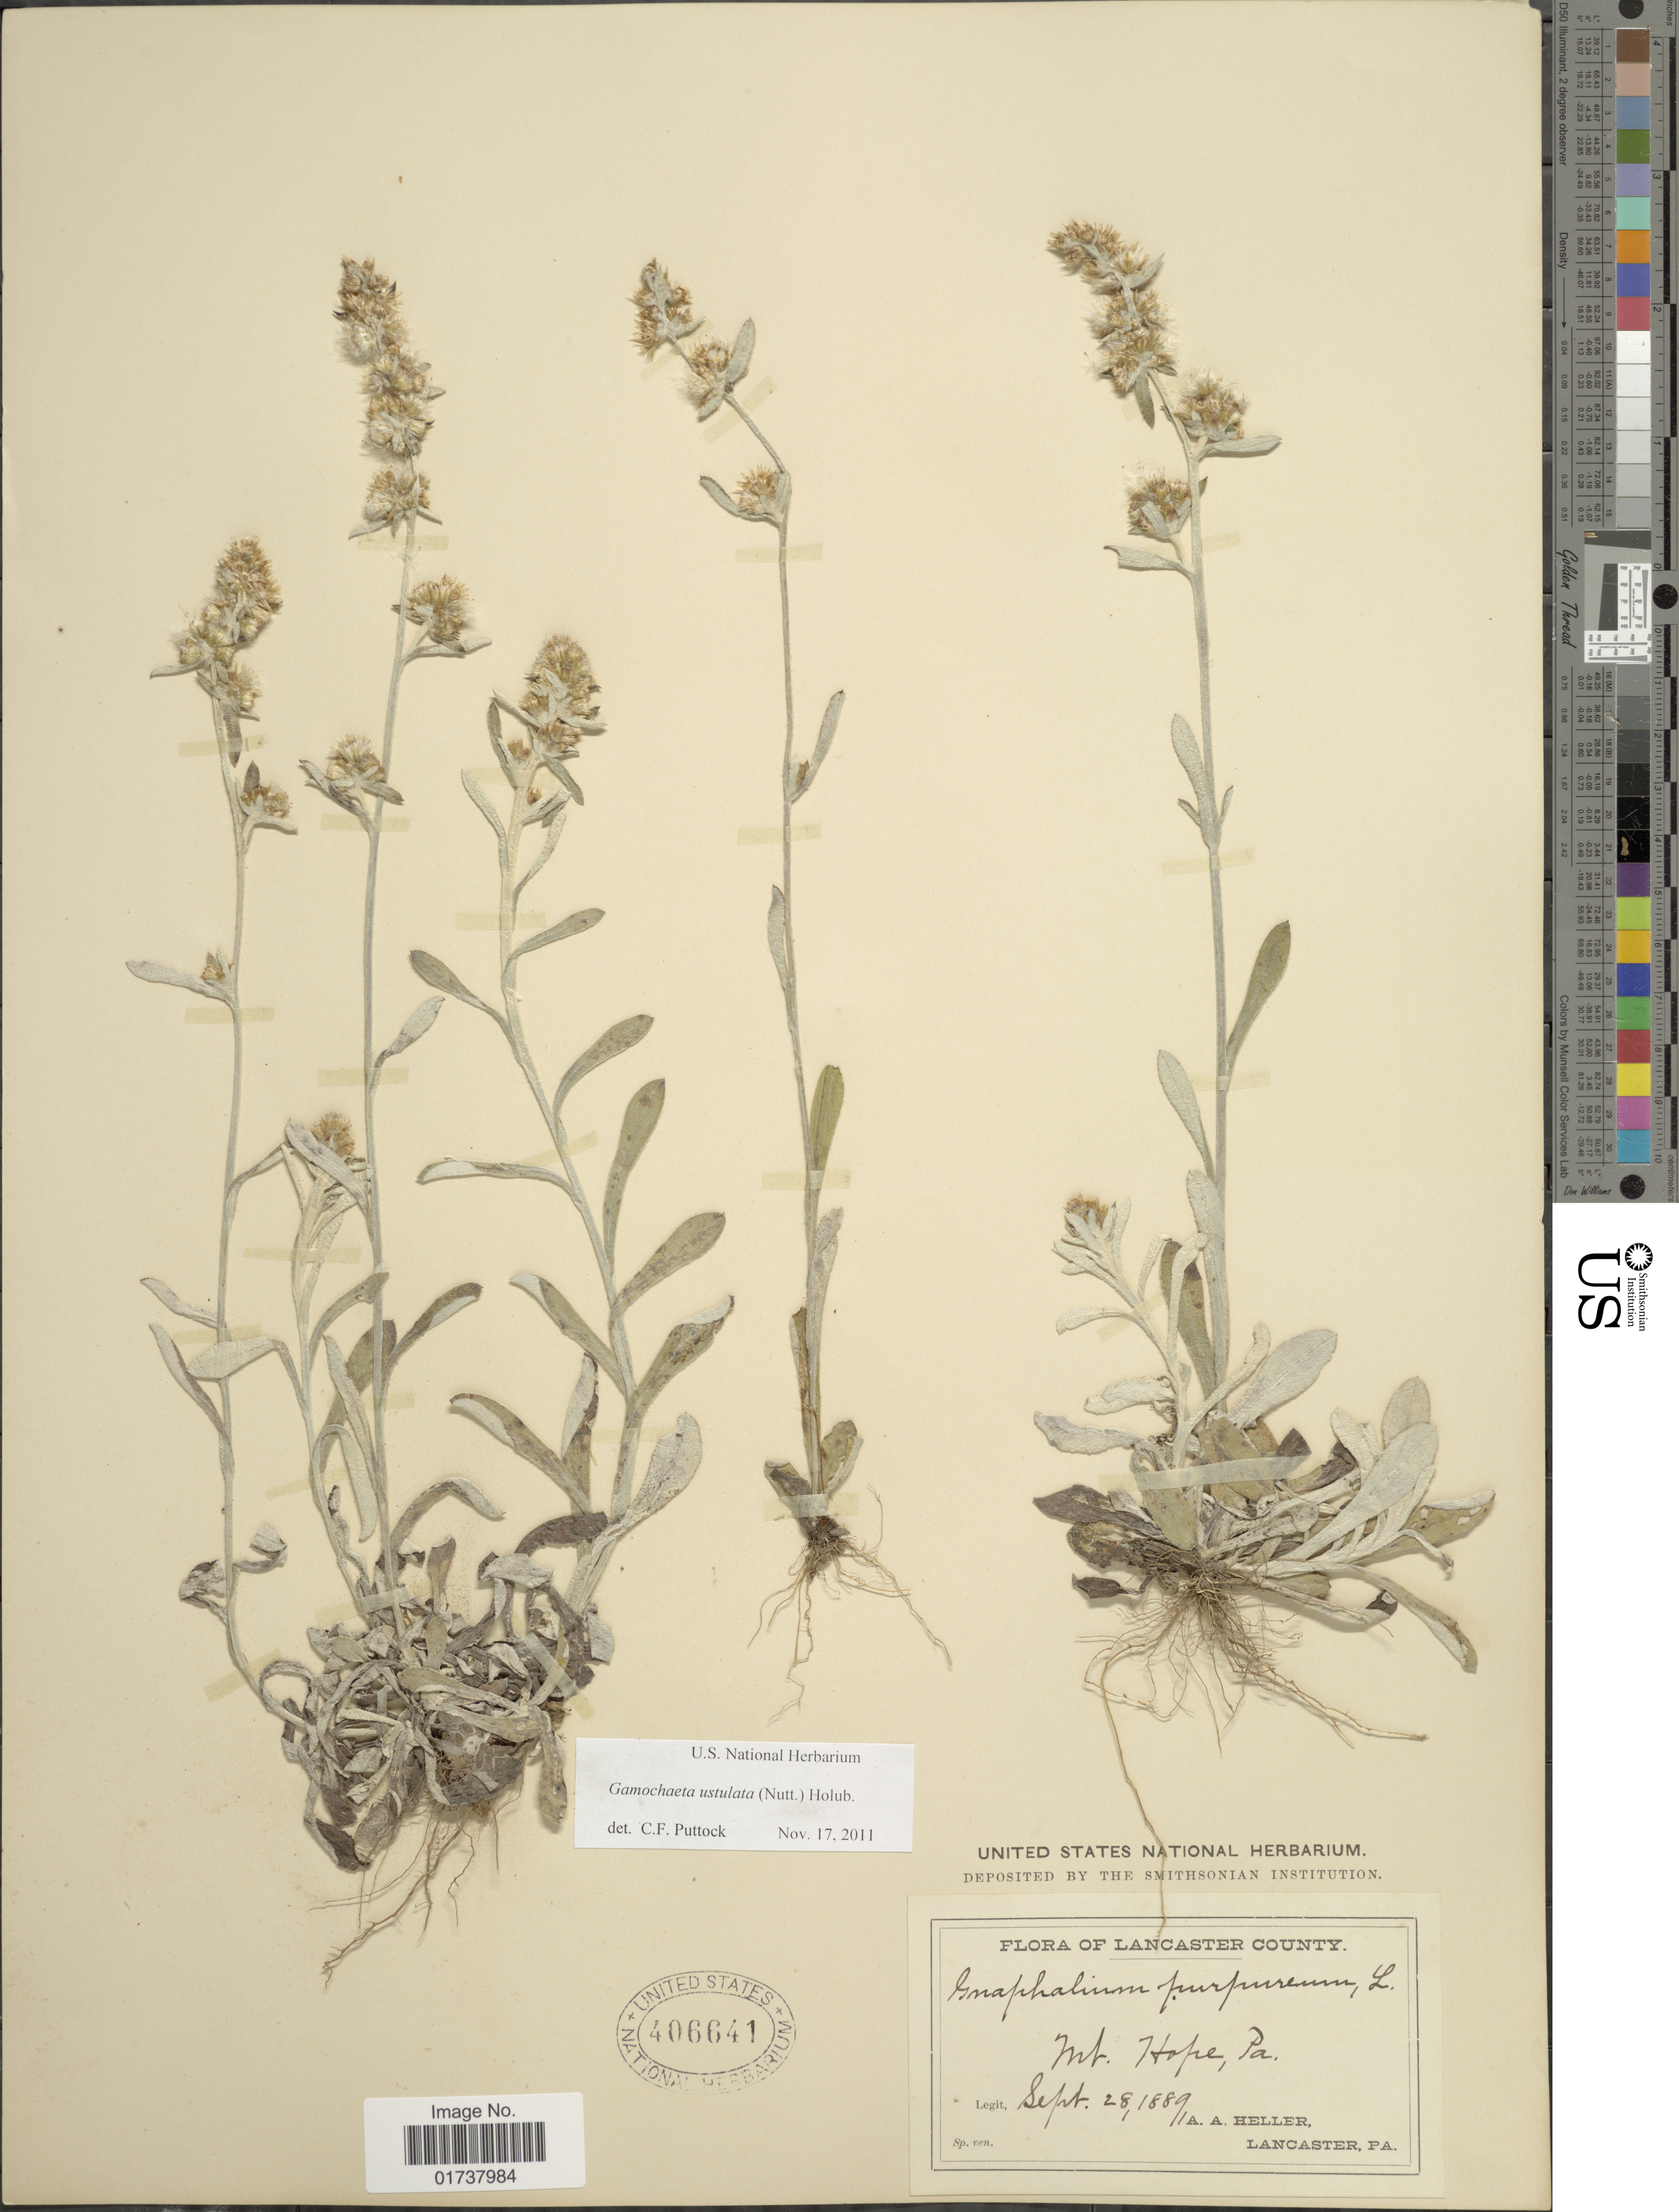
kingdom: Plantae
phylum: Tracheophyta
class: Magnoliopsida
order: Asterales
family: Asteraceae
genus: Gamochaeta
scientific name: Gamochaeta purpurea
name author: (L.) Cabrera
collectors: A. A. Heller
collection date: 1889-09-28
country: United States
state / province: Pennsylvania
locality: Lancaster County, Mt. Hope, Pa.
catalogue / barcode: US 406641